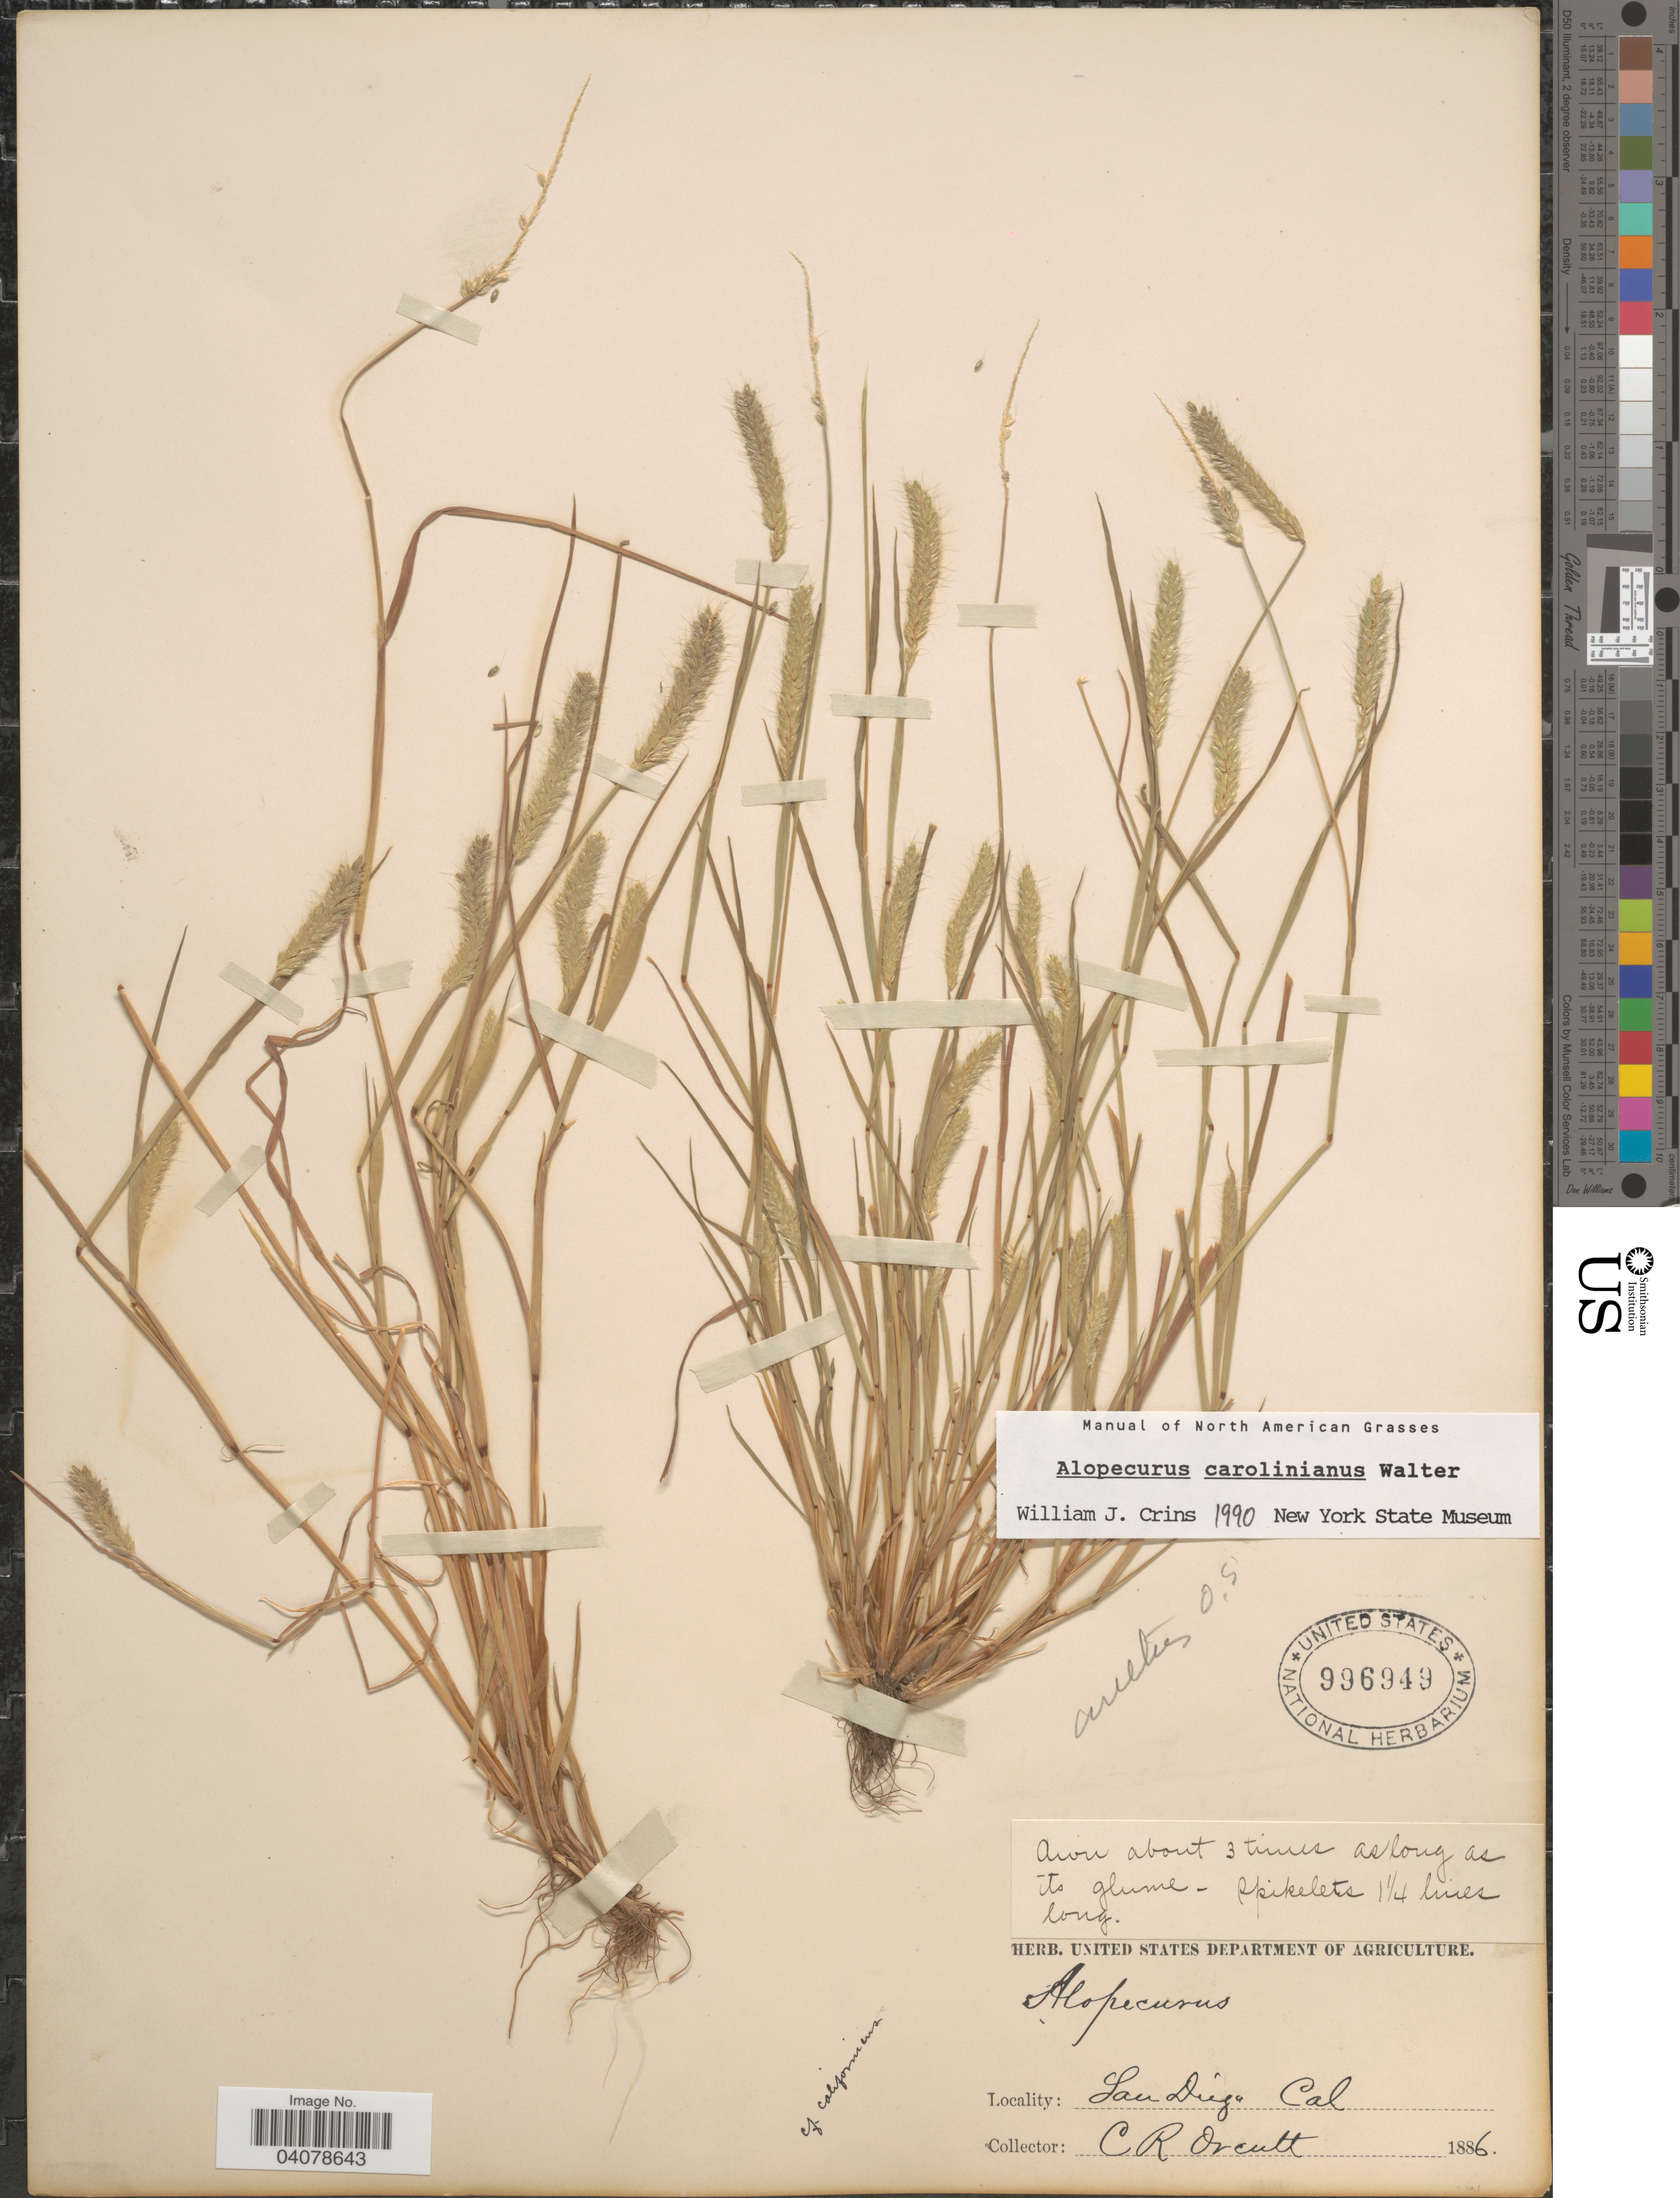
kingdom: Plantae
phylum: Tracheophyta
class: Liliopsida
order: Poales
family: Poaceae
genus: Alopecurus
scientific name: Alopecurus carolinianus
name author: Walter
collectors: C. R. Orcutt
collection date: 1886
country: United States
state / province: California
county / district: San Diego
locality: San Diego.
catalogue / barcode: US 996949